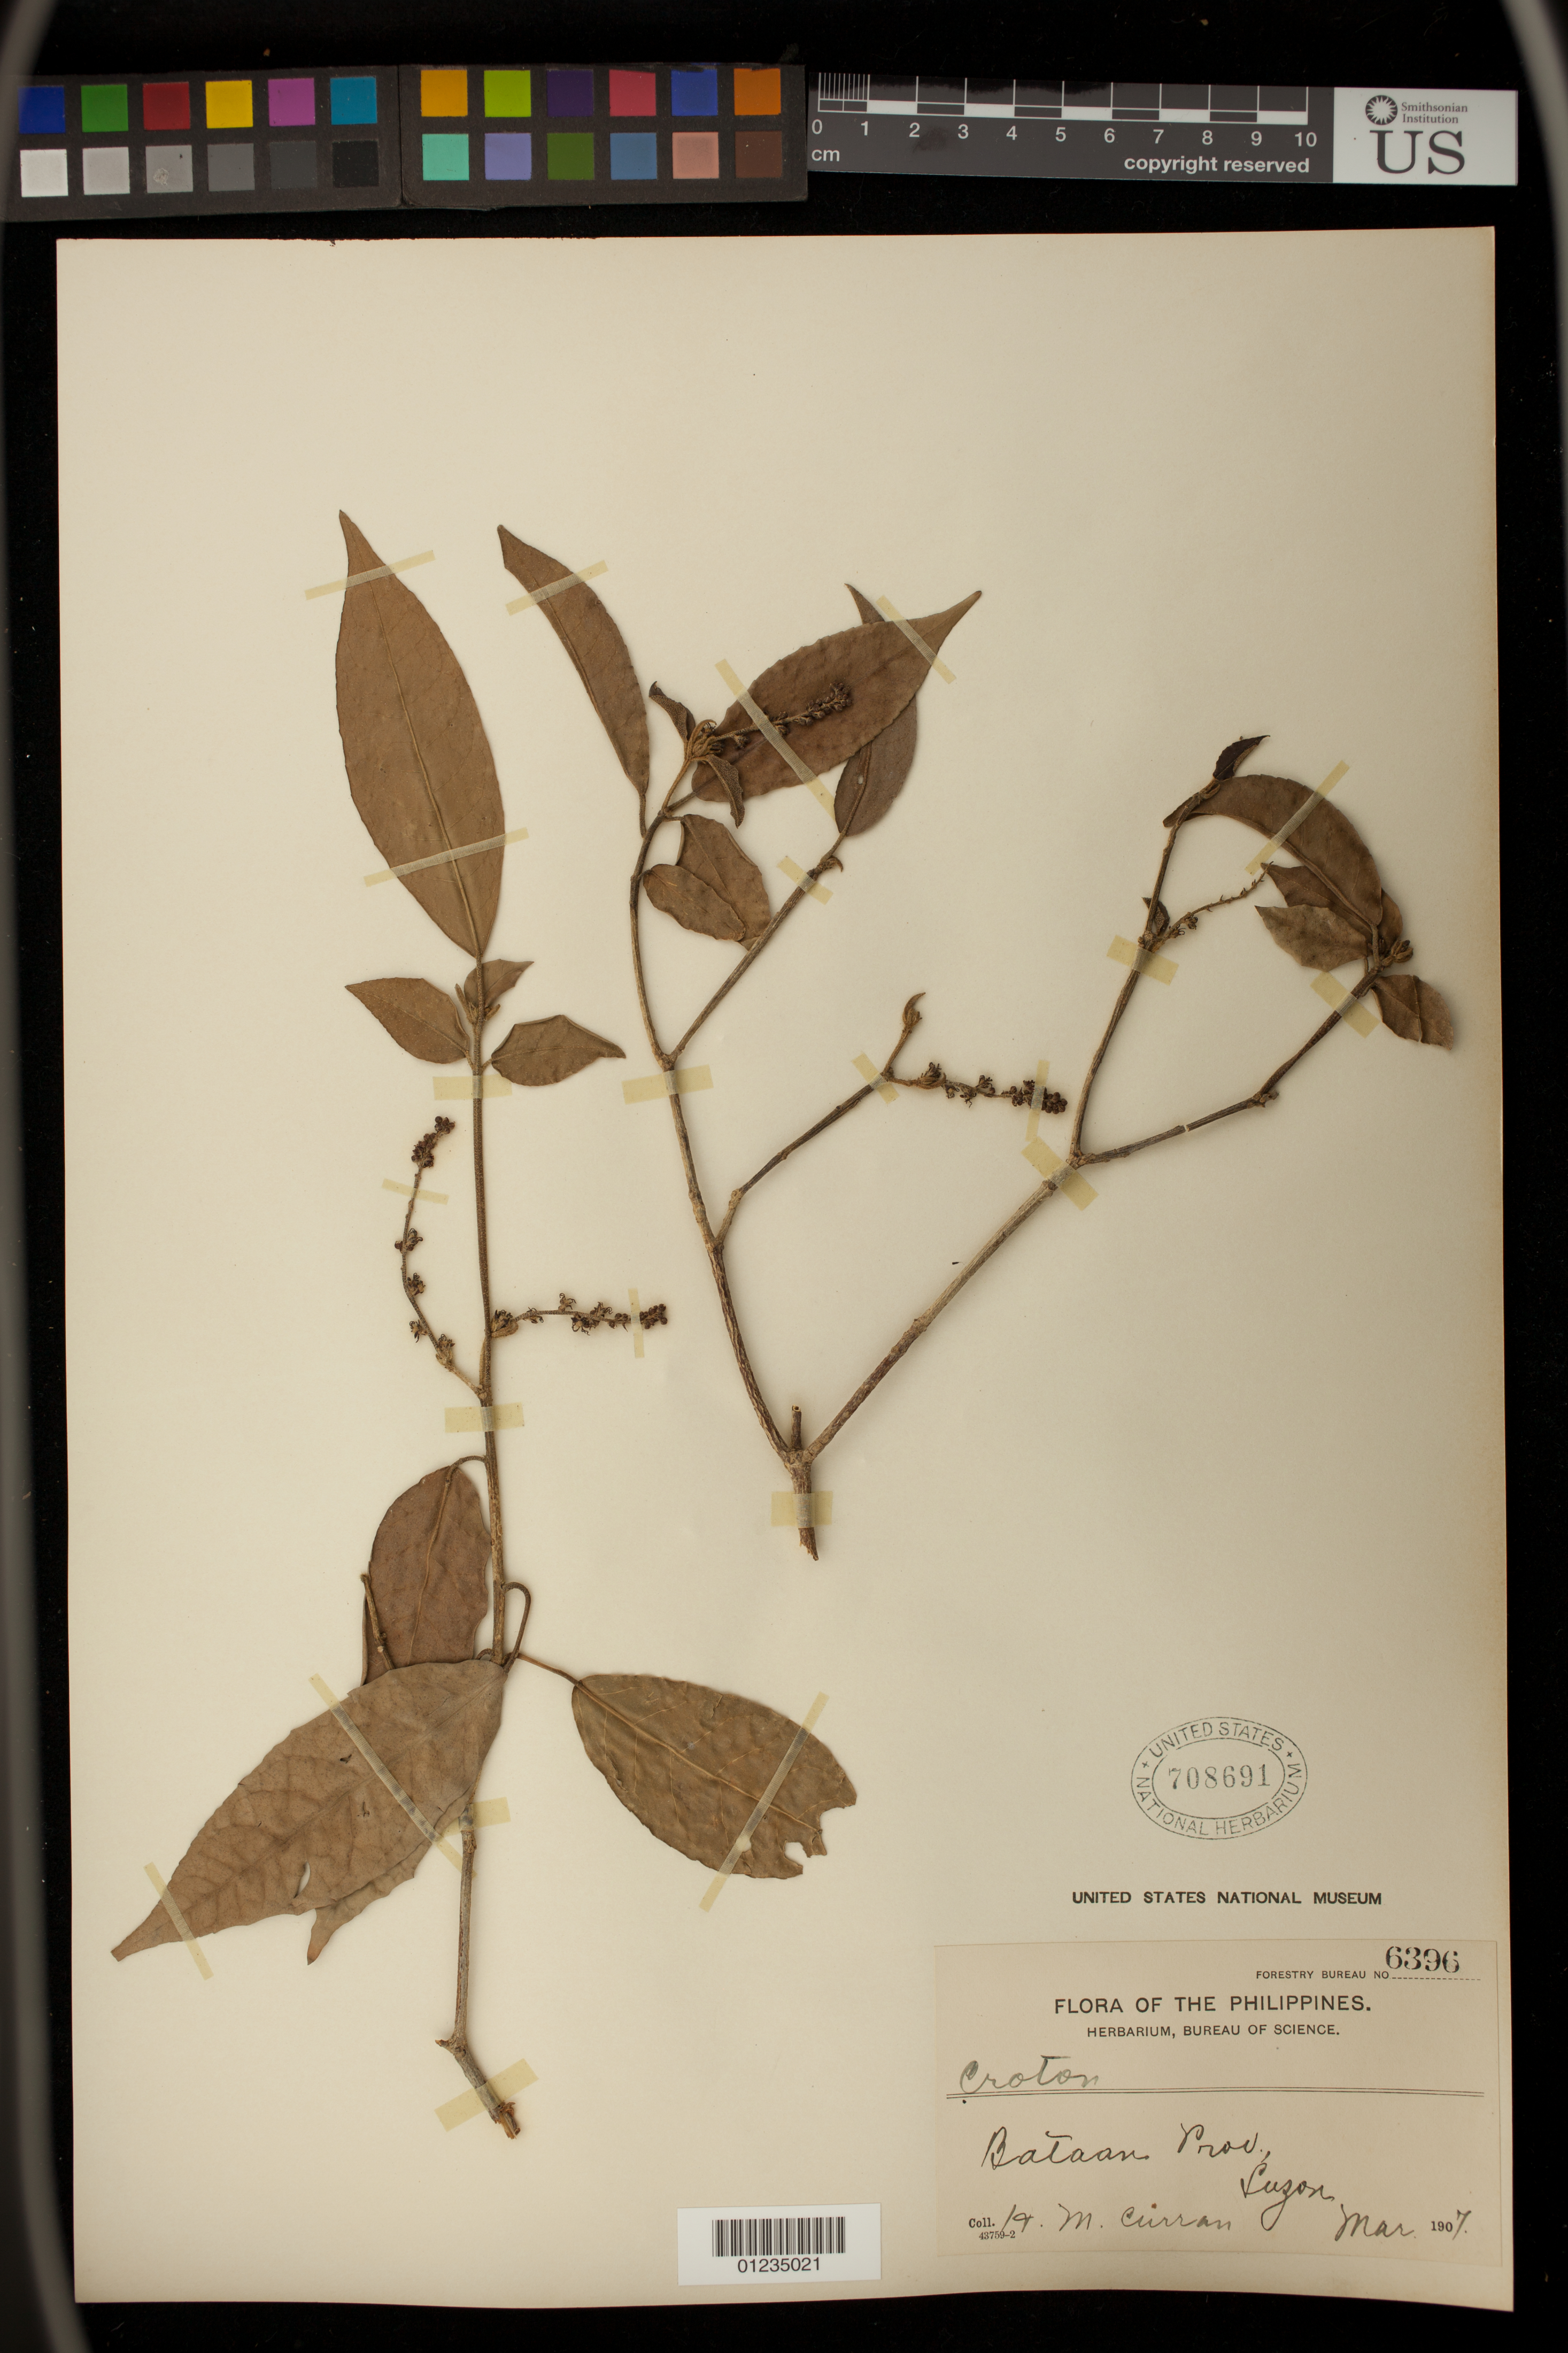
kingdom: Plantae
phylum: Tracheophyta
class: Magnoliopsida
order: Malpighiales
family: Euphorbiaceae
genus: Croton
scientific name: Croton sp.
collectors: M. K. Curran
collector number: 19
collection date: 1907-03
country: Philippines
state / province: Central Luzon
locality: Luzon, Bataan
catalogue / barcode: US 708691